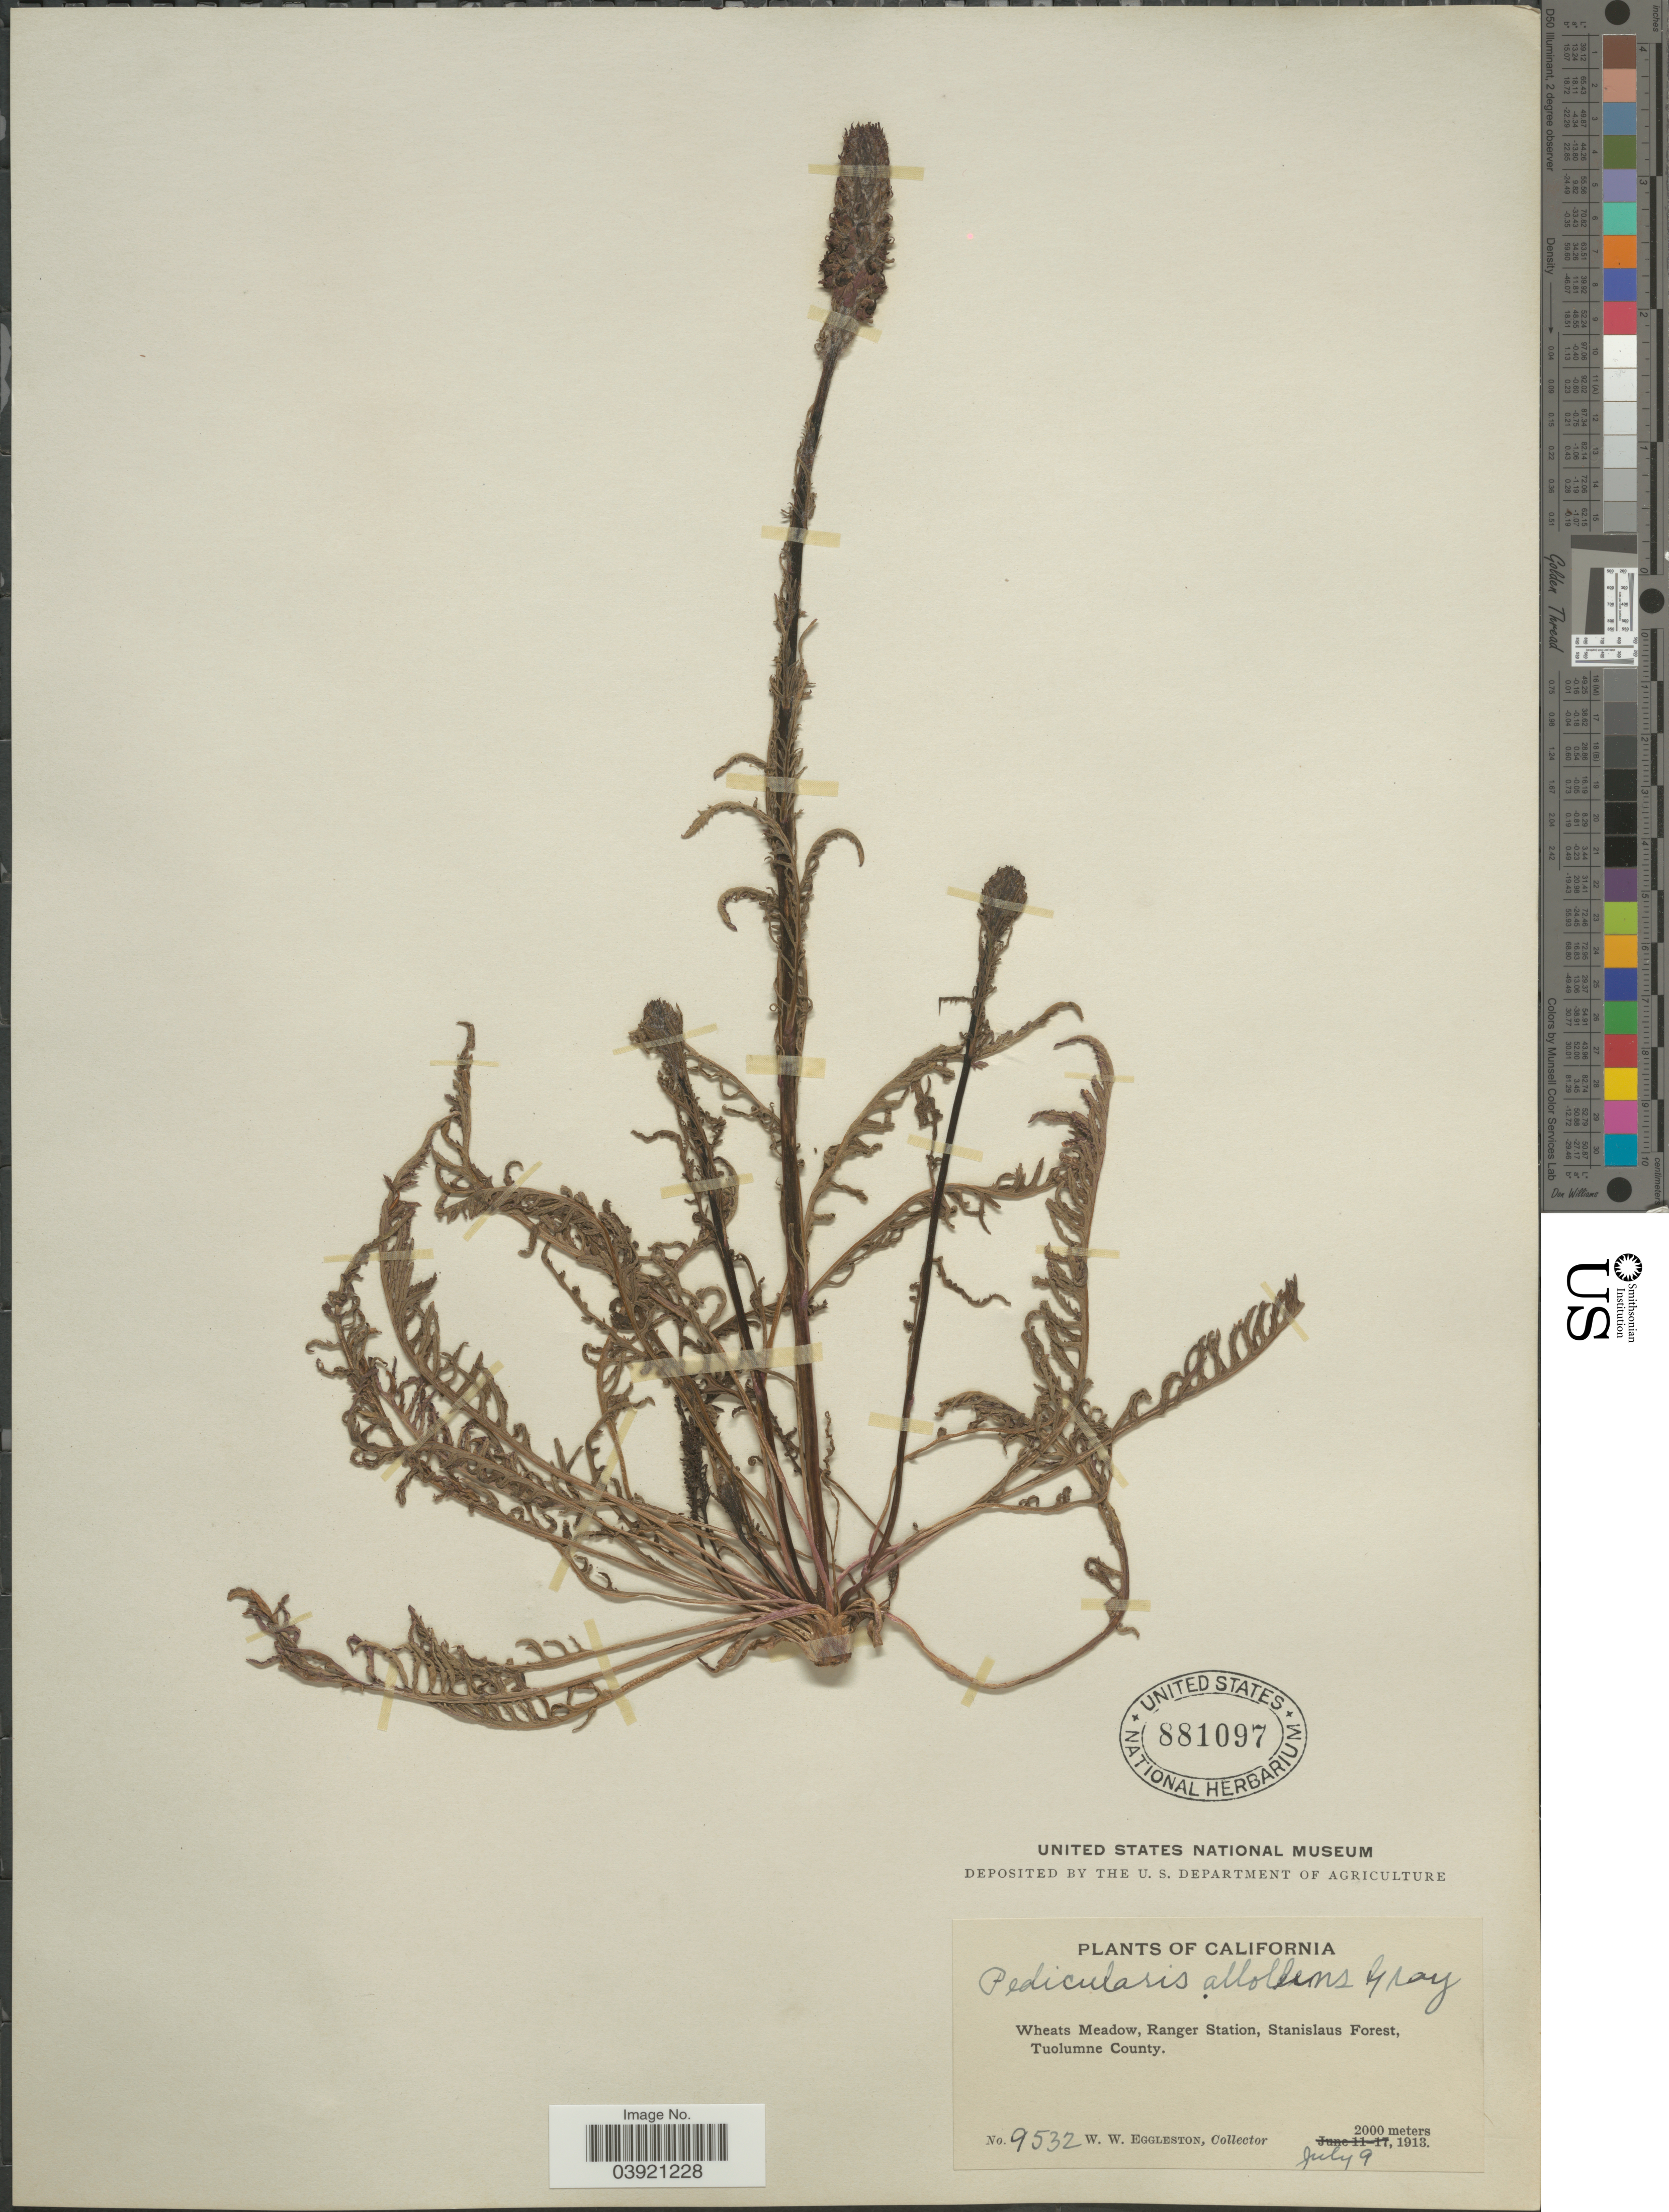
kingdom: Plantae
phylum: Tracheophyta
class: Magnoliopsida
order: Lamiales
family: Orobanchaceae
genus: Pedicularis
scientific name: Pedicularis attollens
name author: A. Gray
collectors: W. W. Eggleston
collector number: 9532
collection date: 1913-07-09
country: United States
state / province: California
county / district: Tuolumne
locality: Wheat Meadow, Ranger Station, Stanislaus Forest, Tuolumne County.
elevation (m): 2000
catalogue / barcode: US 881097